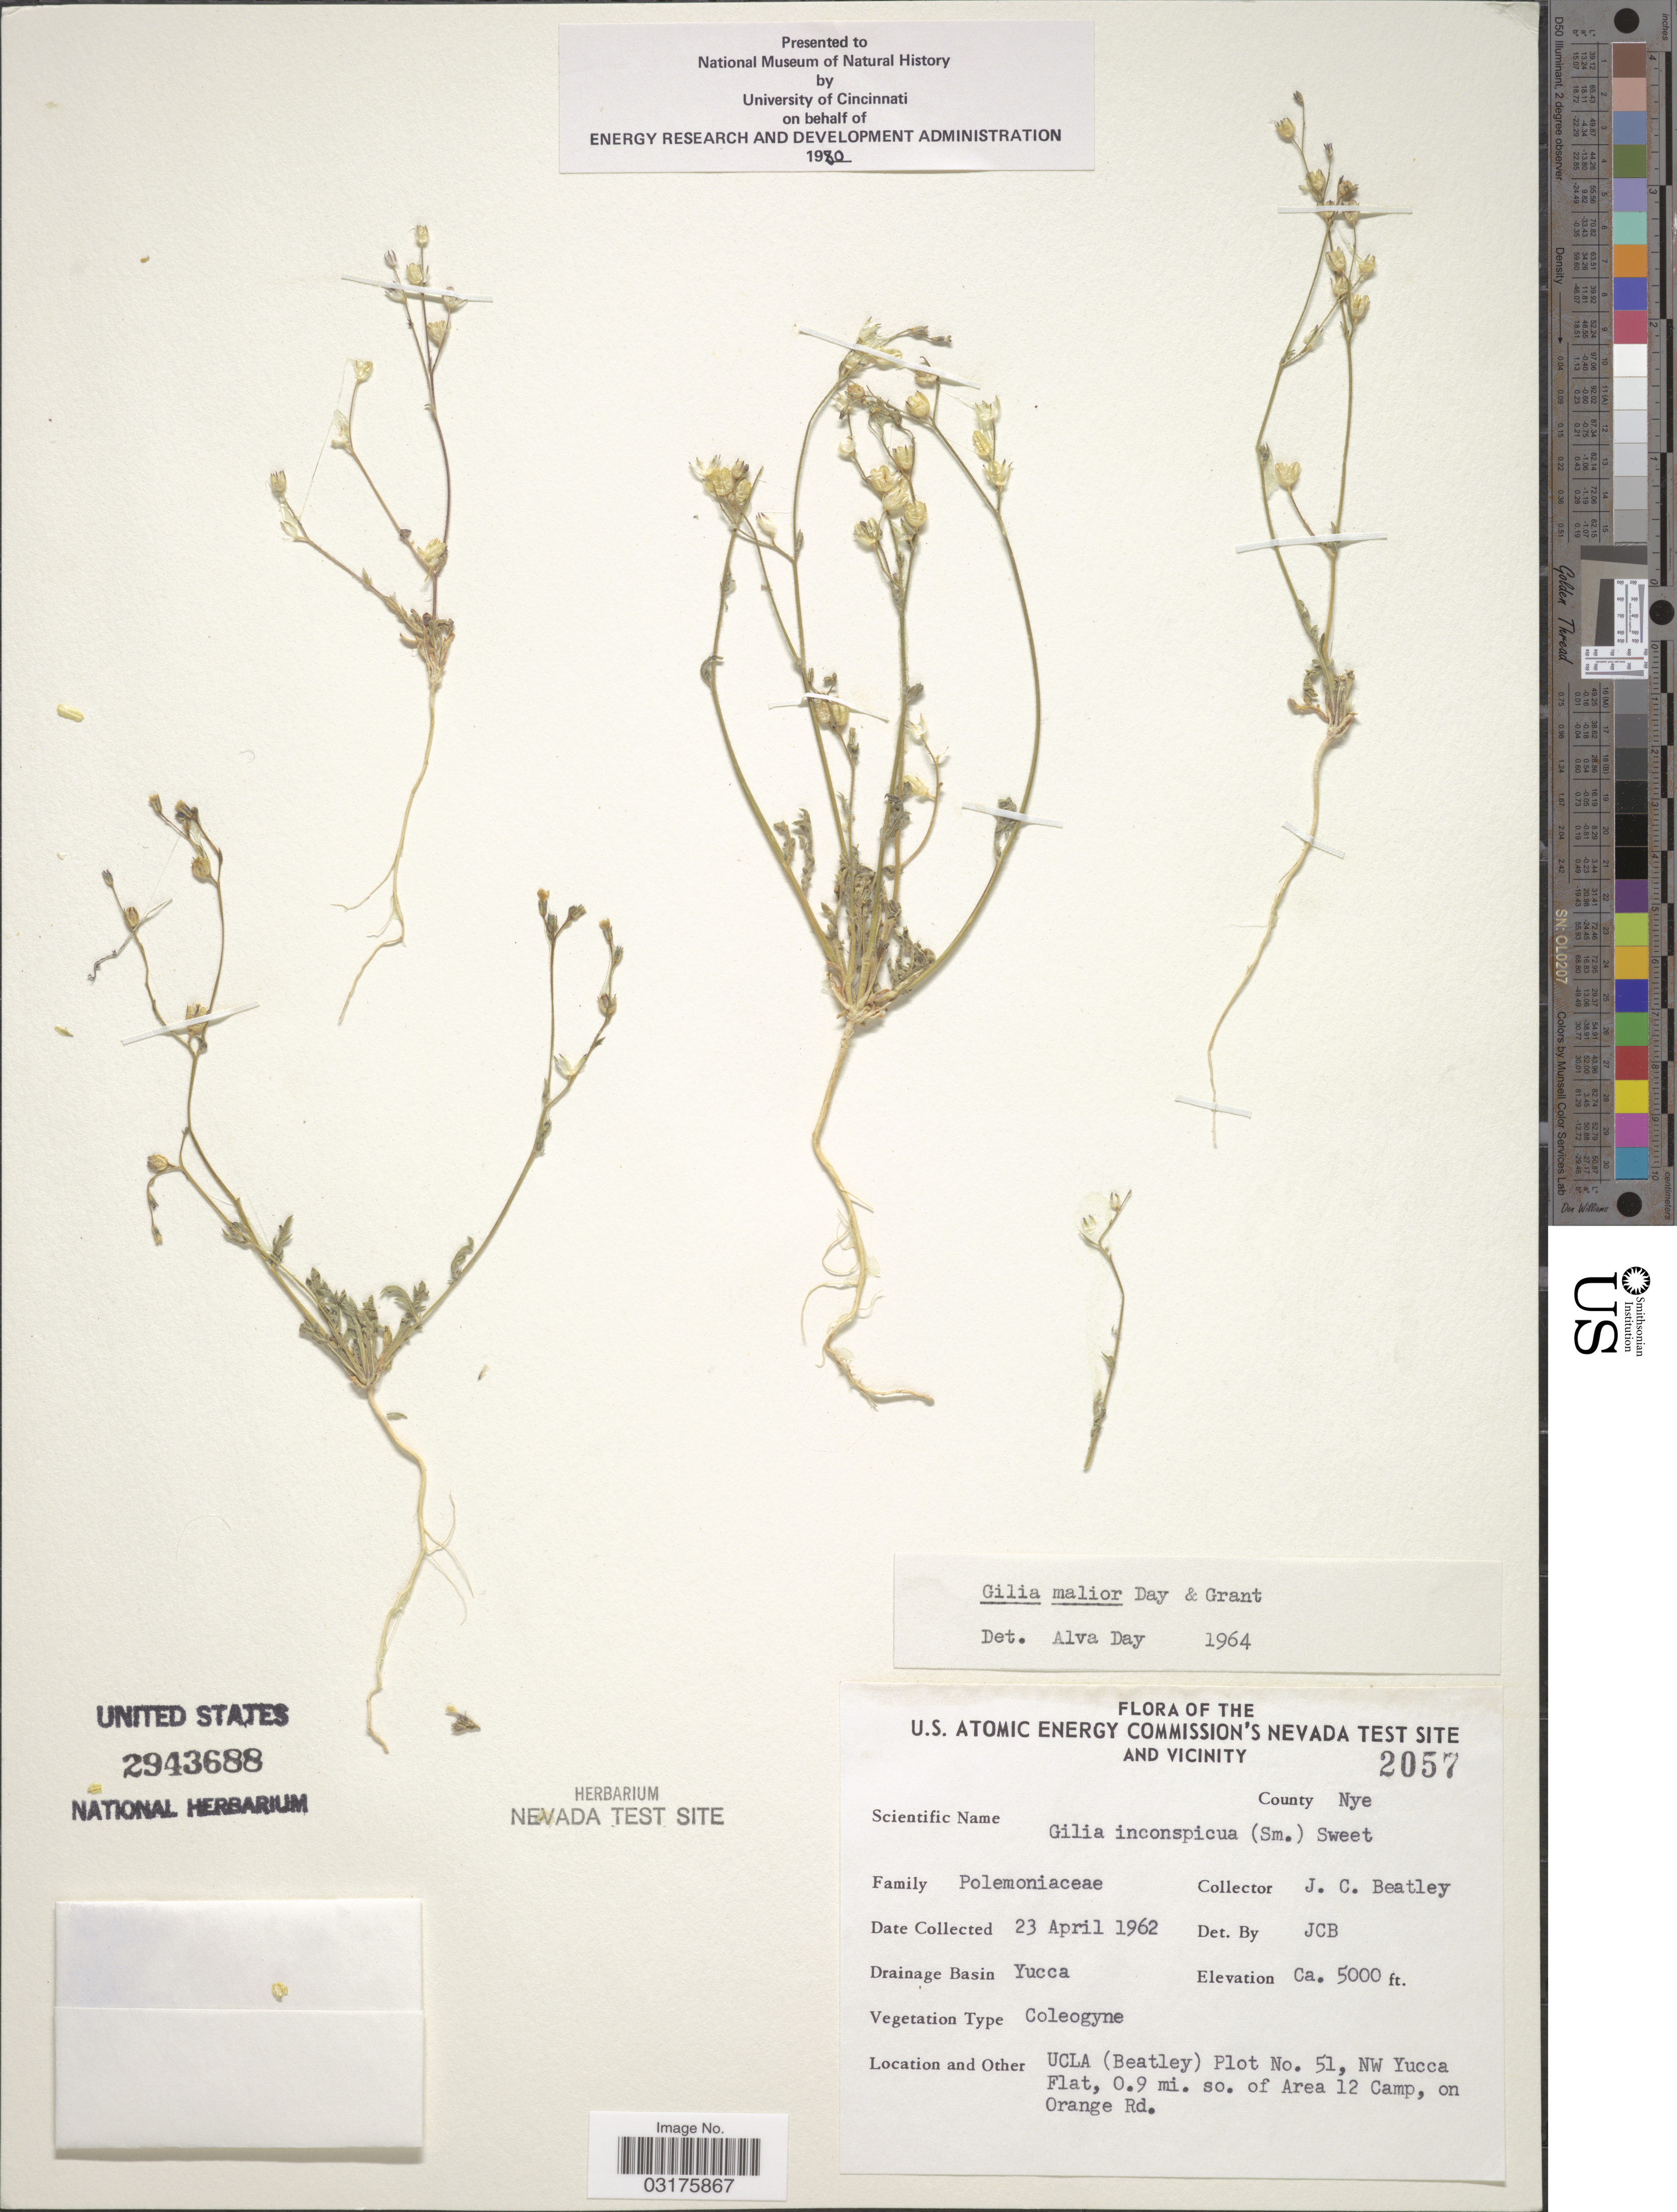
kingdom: Plantae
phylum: Tracheophyta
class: Magnoliopsida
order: Ericales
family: Polemoniaceae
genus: Gilia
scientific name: Gilia malior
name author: Day & V.E. Grant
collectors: J. C. Beatley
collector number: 2057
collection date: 1962-04-23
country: United States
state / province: Nevada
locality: The U.S. Atomic Energy Commission's Nevada Test Site and Vicinity. County Nye. Drainage Basin Yucca. UCLA (Beatley) Plot No. 51, NW Yucca Flat, 0.9 mi. so. of Area 12 Camp, on Orange Rd.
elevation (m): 1524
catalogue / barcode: US 2943688